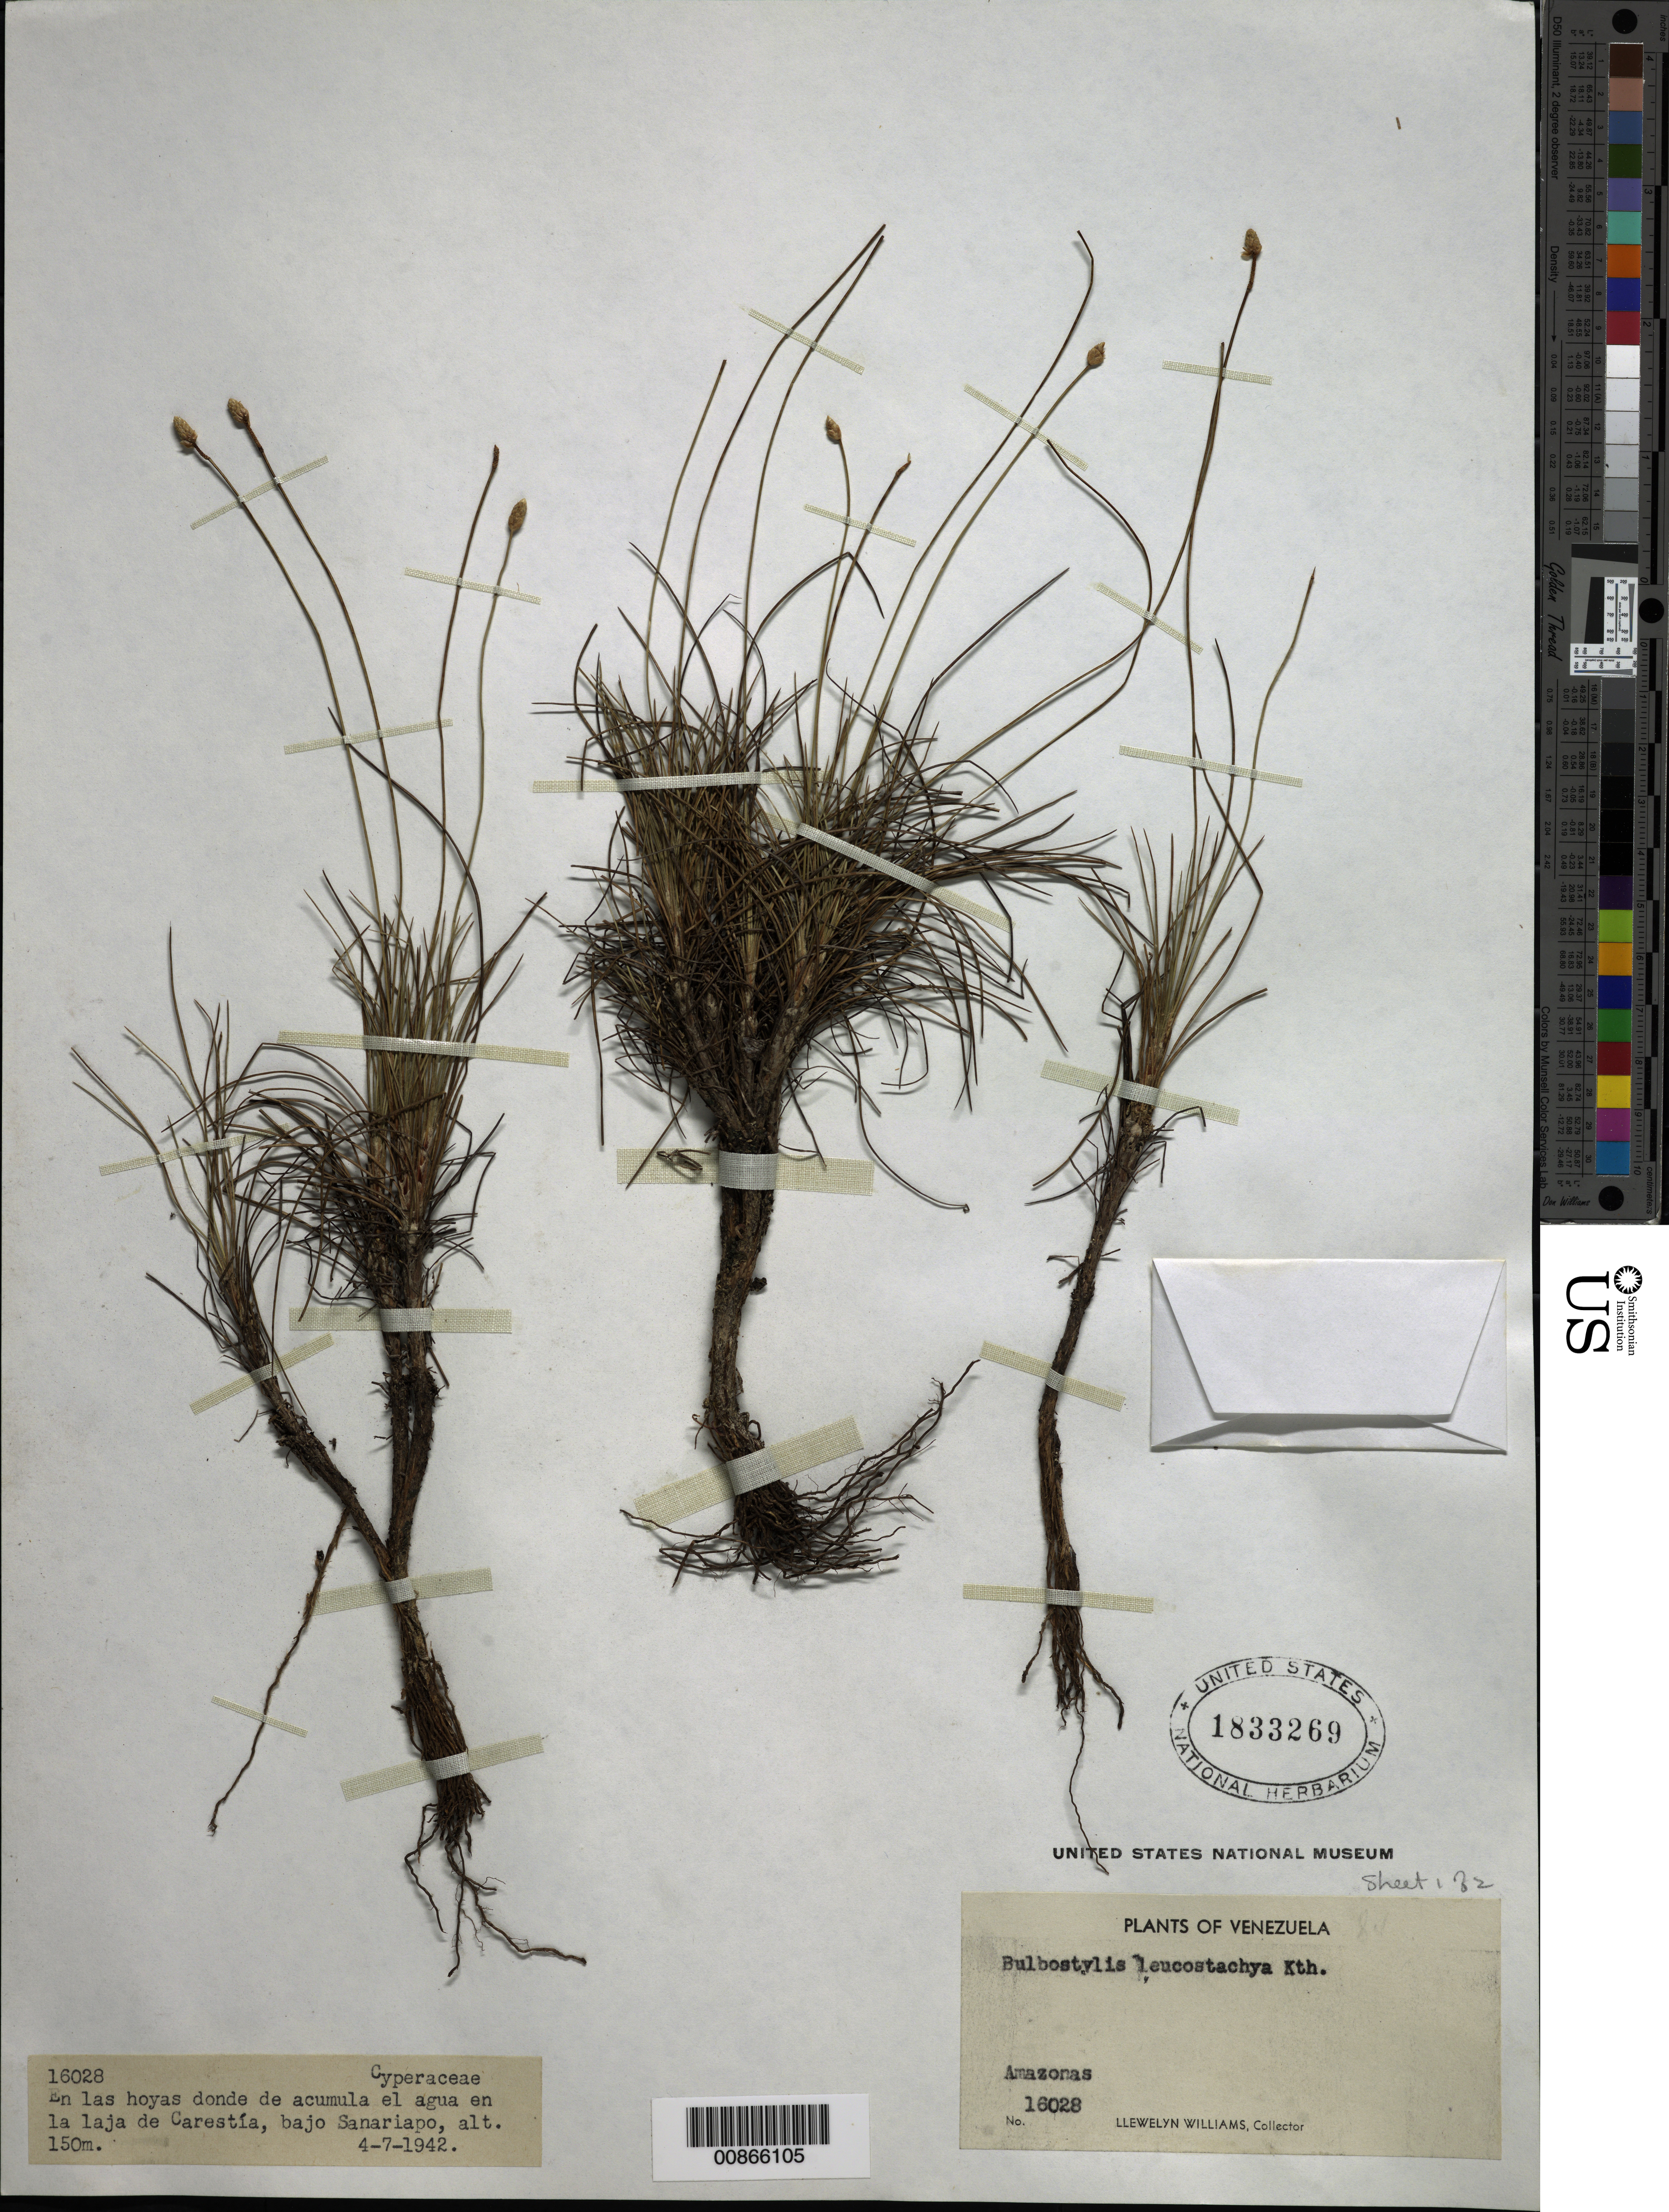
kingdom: Plantae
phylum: Tracheophyta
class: Liliopsida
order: Poales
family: Cyperaceae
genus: Bulbostylis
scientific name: Bulbostylis leucostachya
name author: (Kunth) Kunth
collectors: Ll. Williams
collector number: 16028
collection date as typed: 4-Jul-42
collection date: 1942-07-04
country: Venezuela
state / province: Amazonas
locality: Carestía, bajo Sanariapo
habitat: En las hoyas donde de acumula el agua en la laja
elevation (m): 150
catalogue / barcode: US 1833269